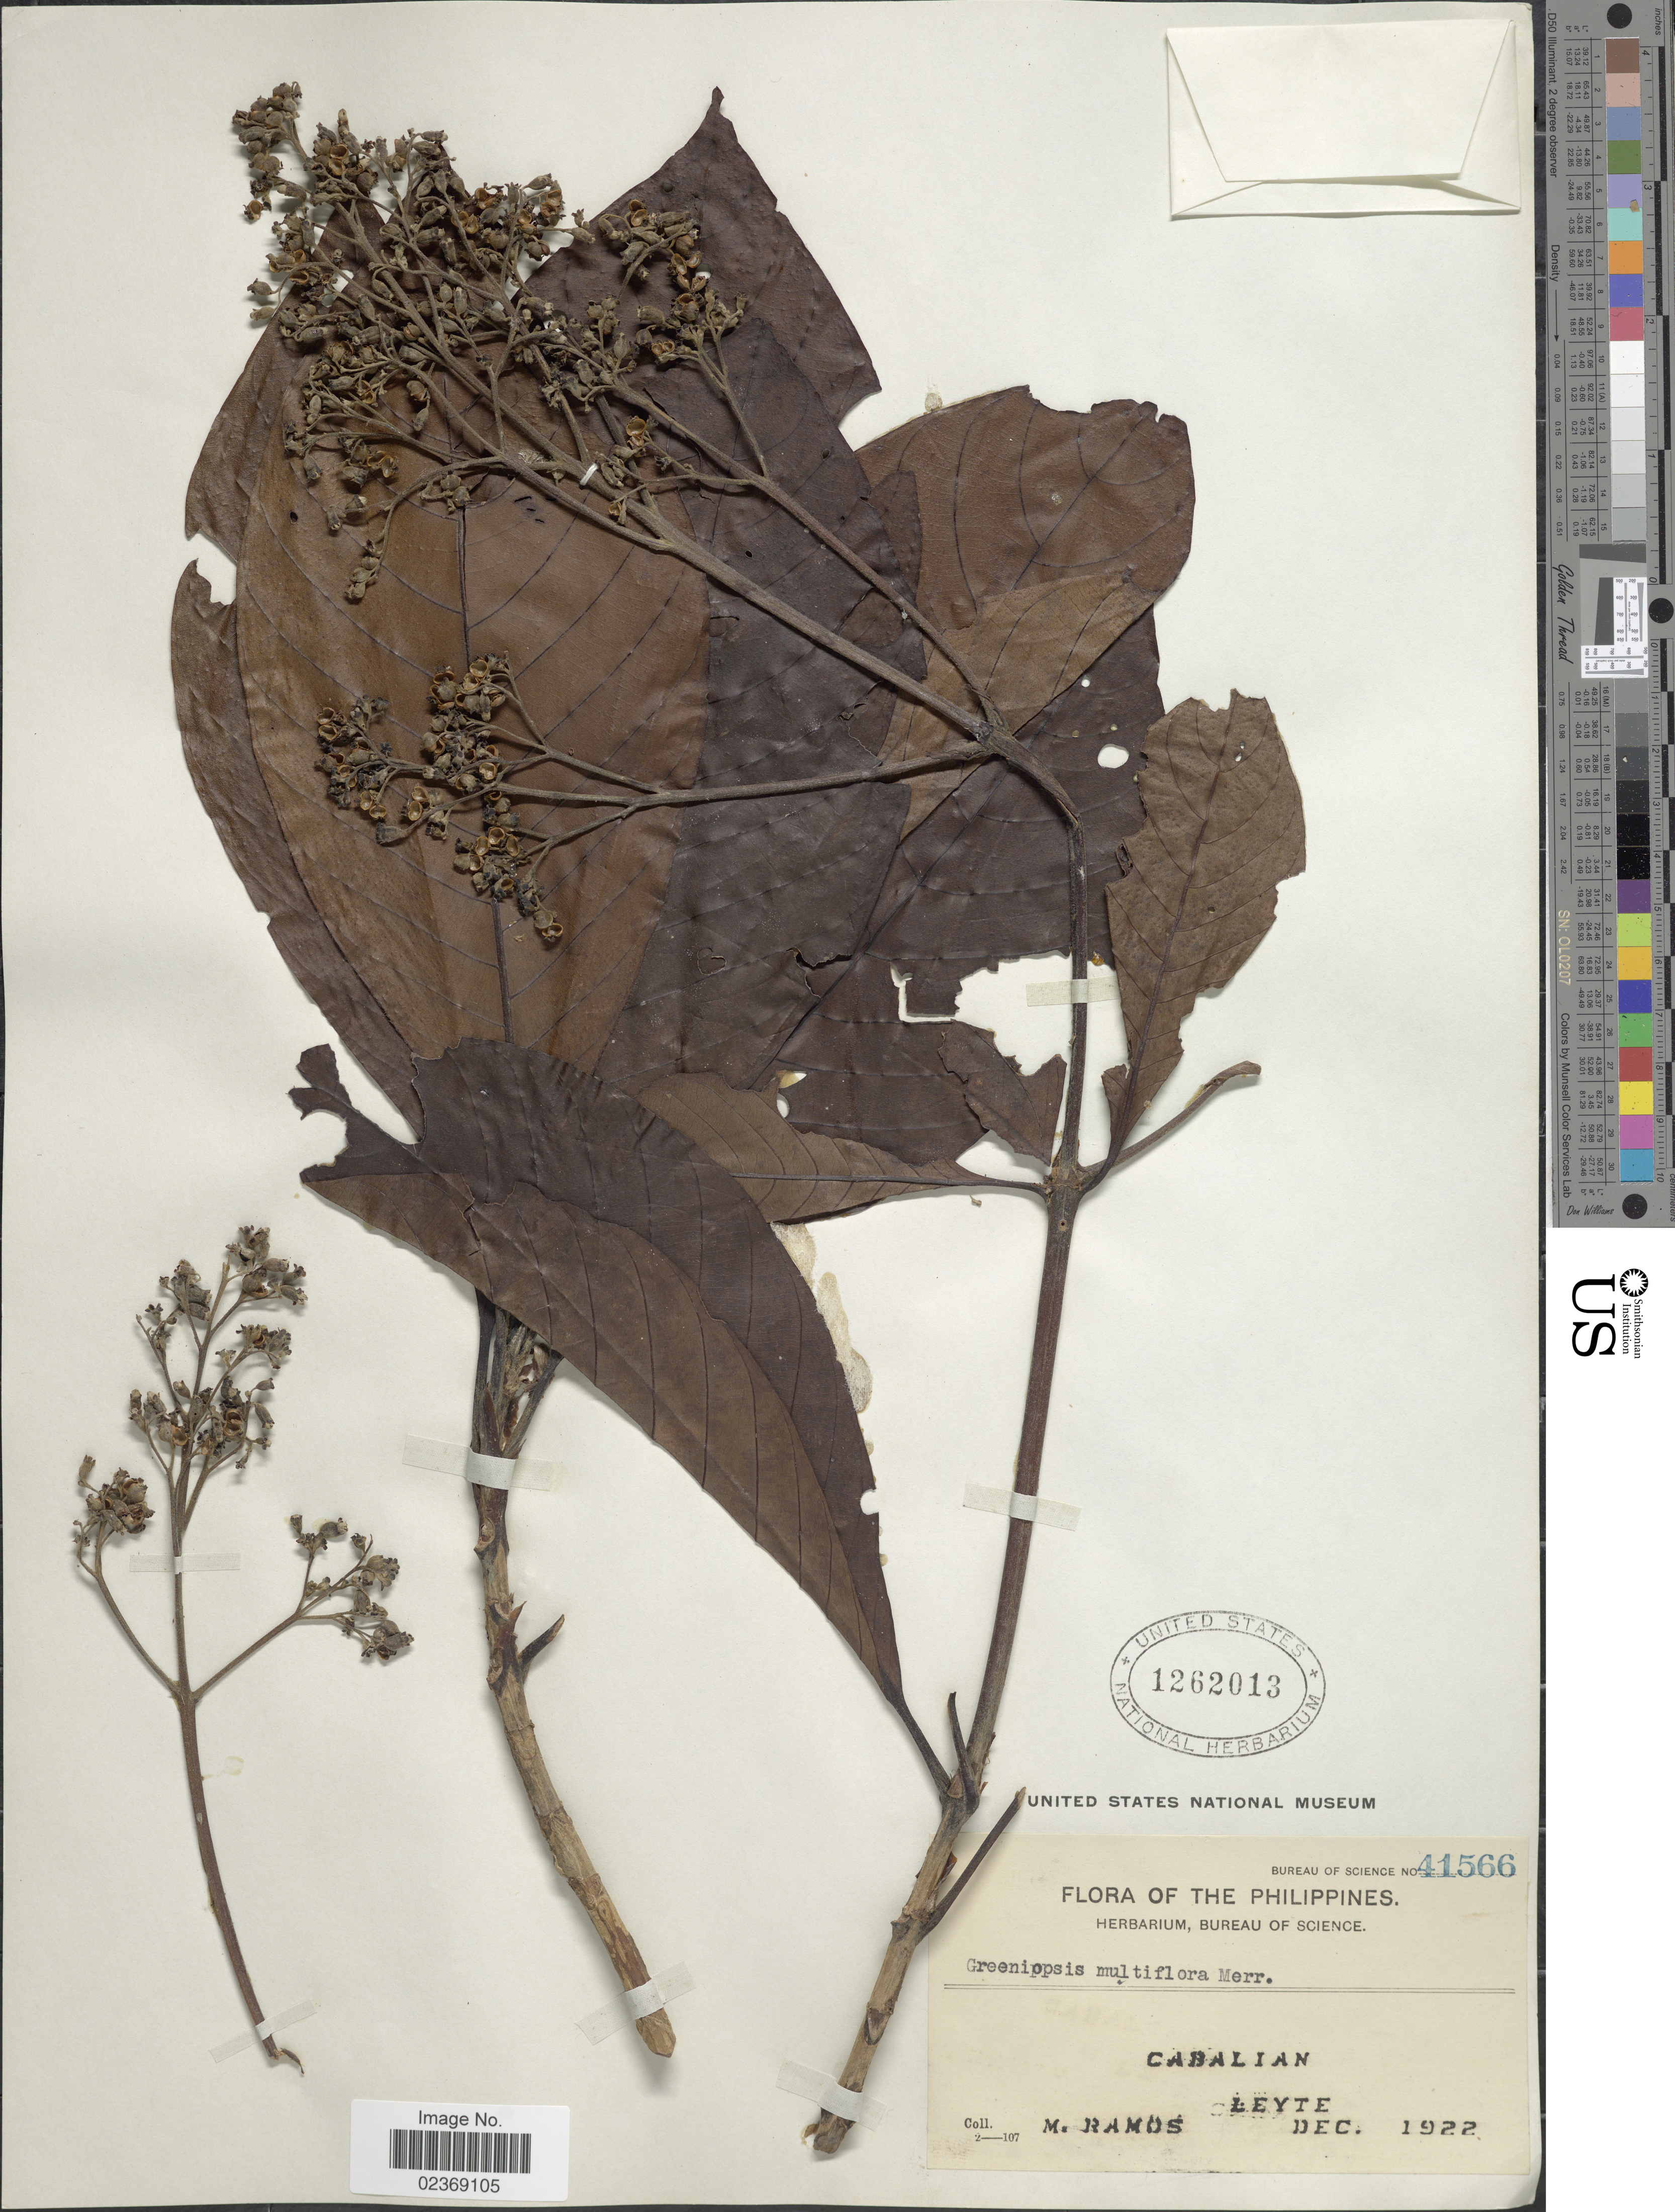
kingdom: Plantae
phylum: Tracheophyta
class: Magnoliopsida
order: Gentianales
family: Rubiaceae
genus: Greeniopsis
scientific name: Greeniopsis multiflora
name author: (Elmer) Merr.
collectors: M. Ramos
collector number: Bureau of Science 41566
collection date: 1922-12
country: Philippines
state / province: Eastern Visayas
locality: Cabalian, Leyte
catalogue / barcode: US 1262013